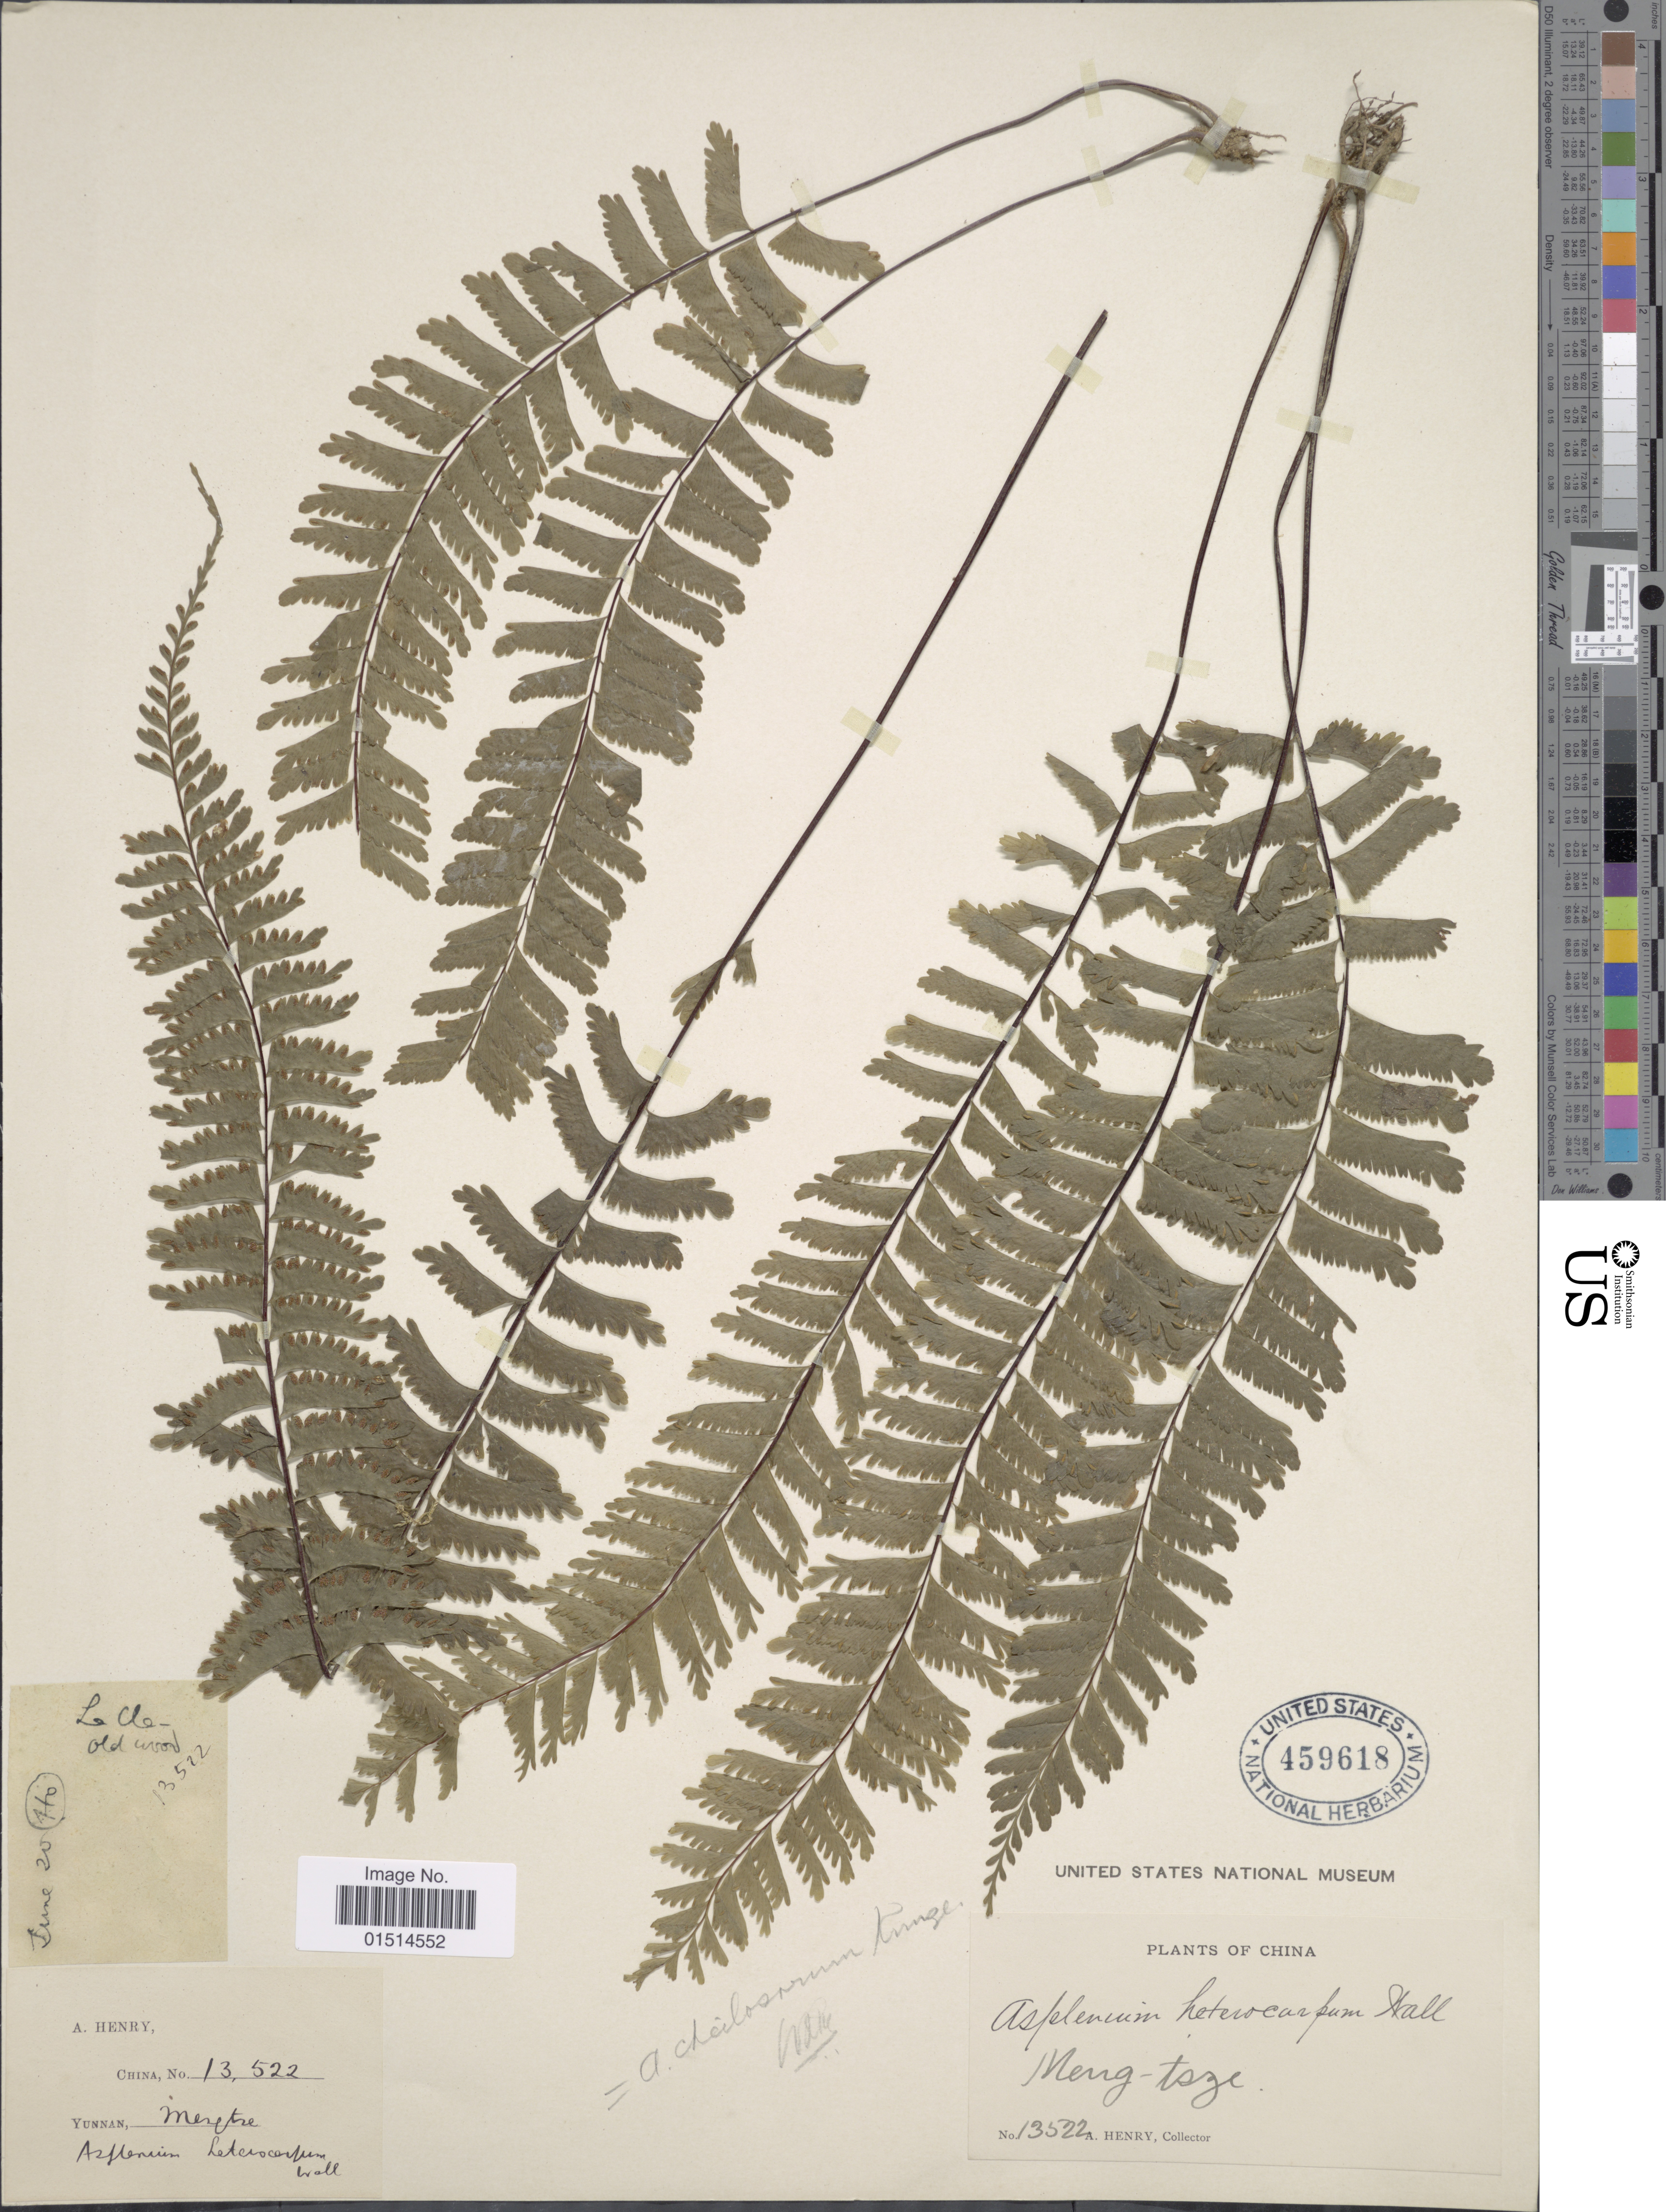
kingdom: Plantae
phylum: Tracheophyta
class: Polypodiopsida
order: Polypodiales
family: Aspleniaceae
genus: Asplenium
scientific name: Asplenium cheilosorum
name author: Kunze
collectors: A. Henry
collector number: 13522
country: China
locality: Meng-tsze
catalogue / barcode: US 459618